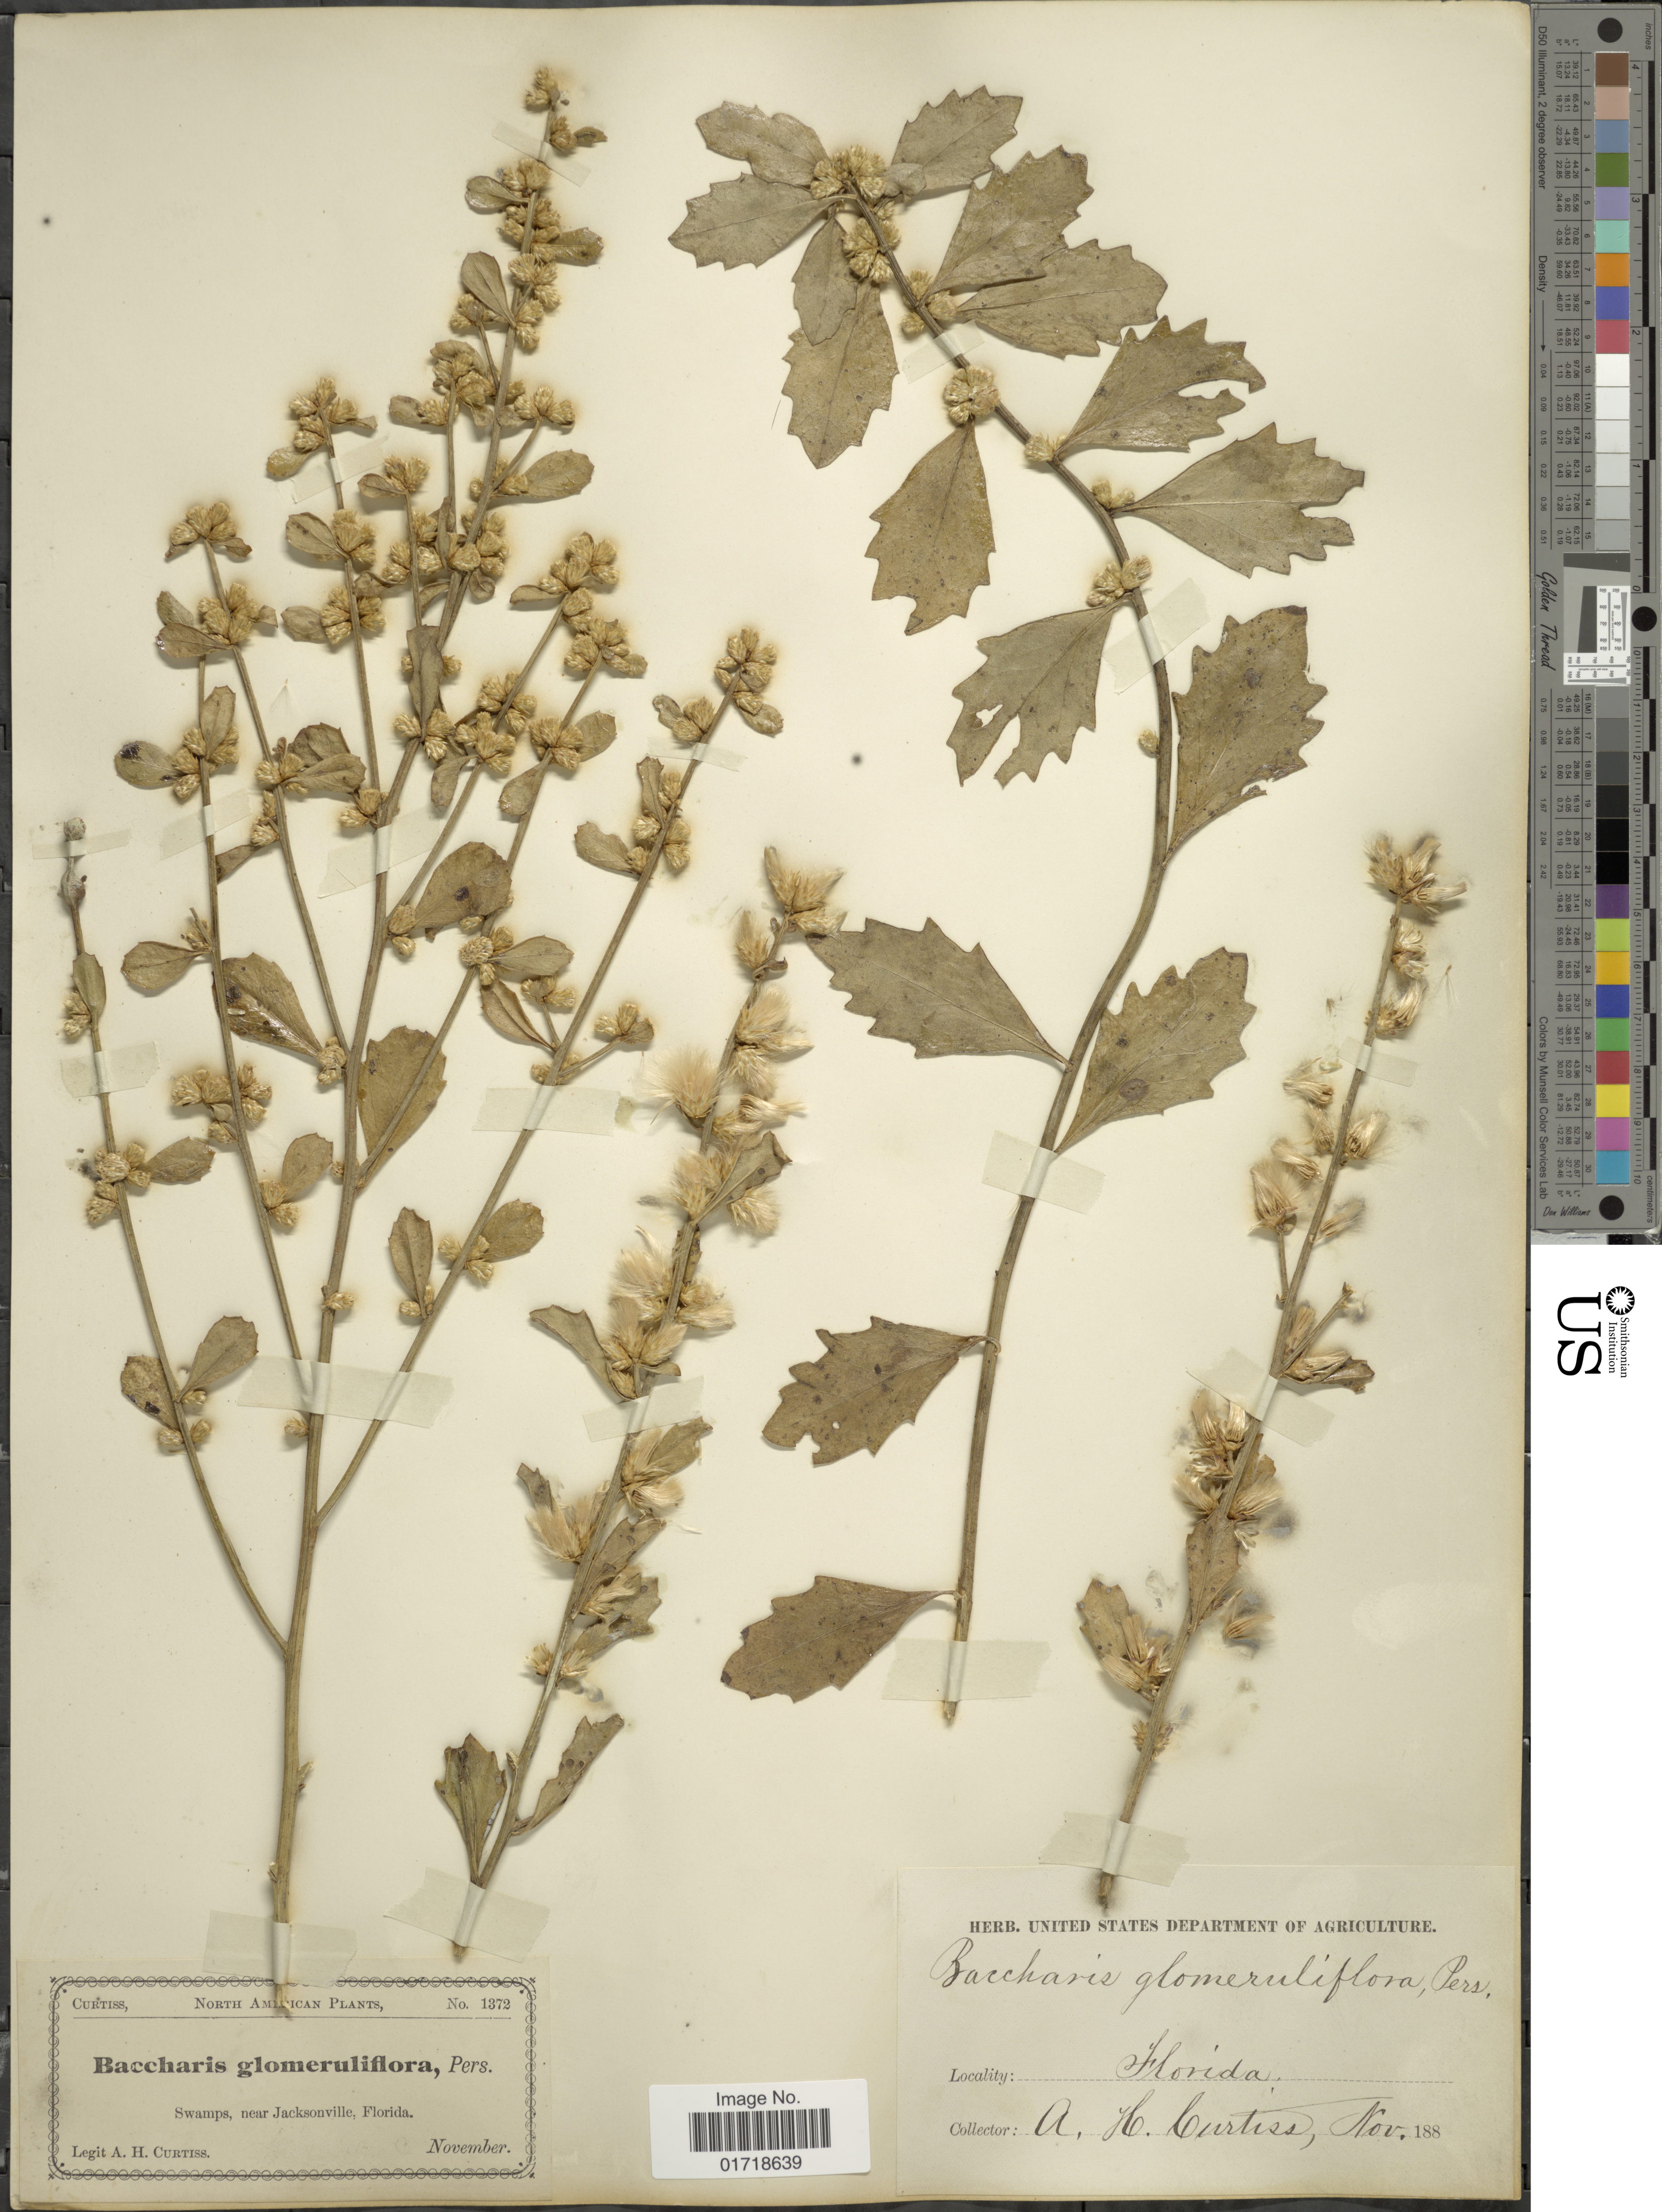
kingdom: Plantae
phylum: Tracheophyta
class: Magnoliopsida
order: Asterales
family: Asteraceae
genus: Baccharis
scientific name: Baccharis glomeruliflora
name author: Pers.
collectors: A. H. Curtiss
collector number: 1372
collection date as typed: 188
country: United States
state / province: Florida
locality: Swamps near Jacksonville.